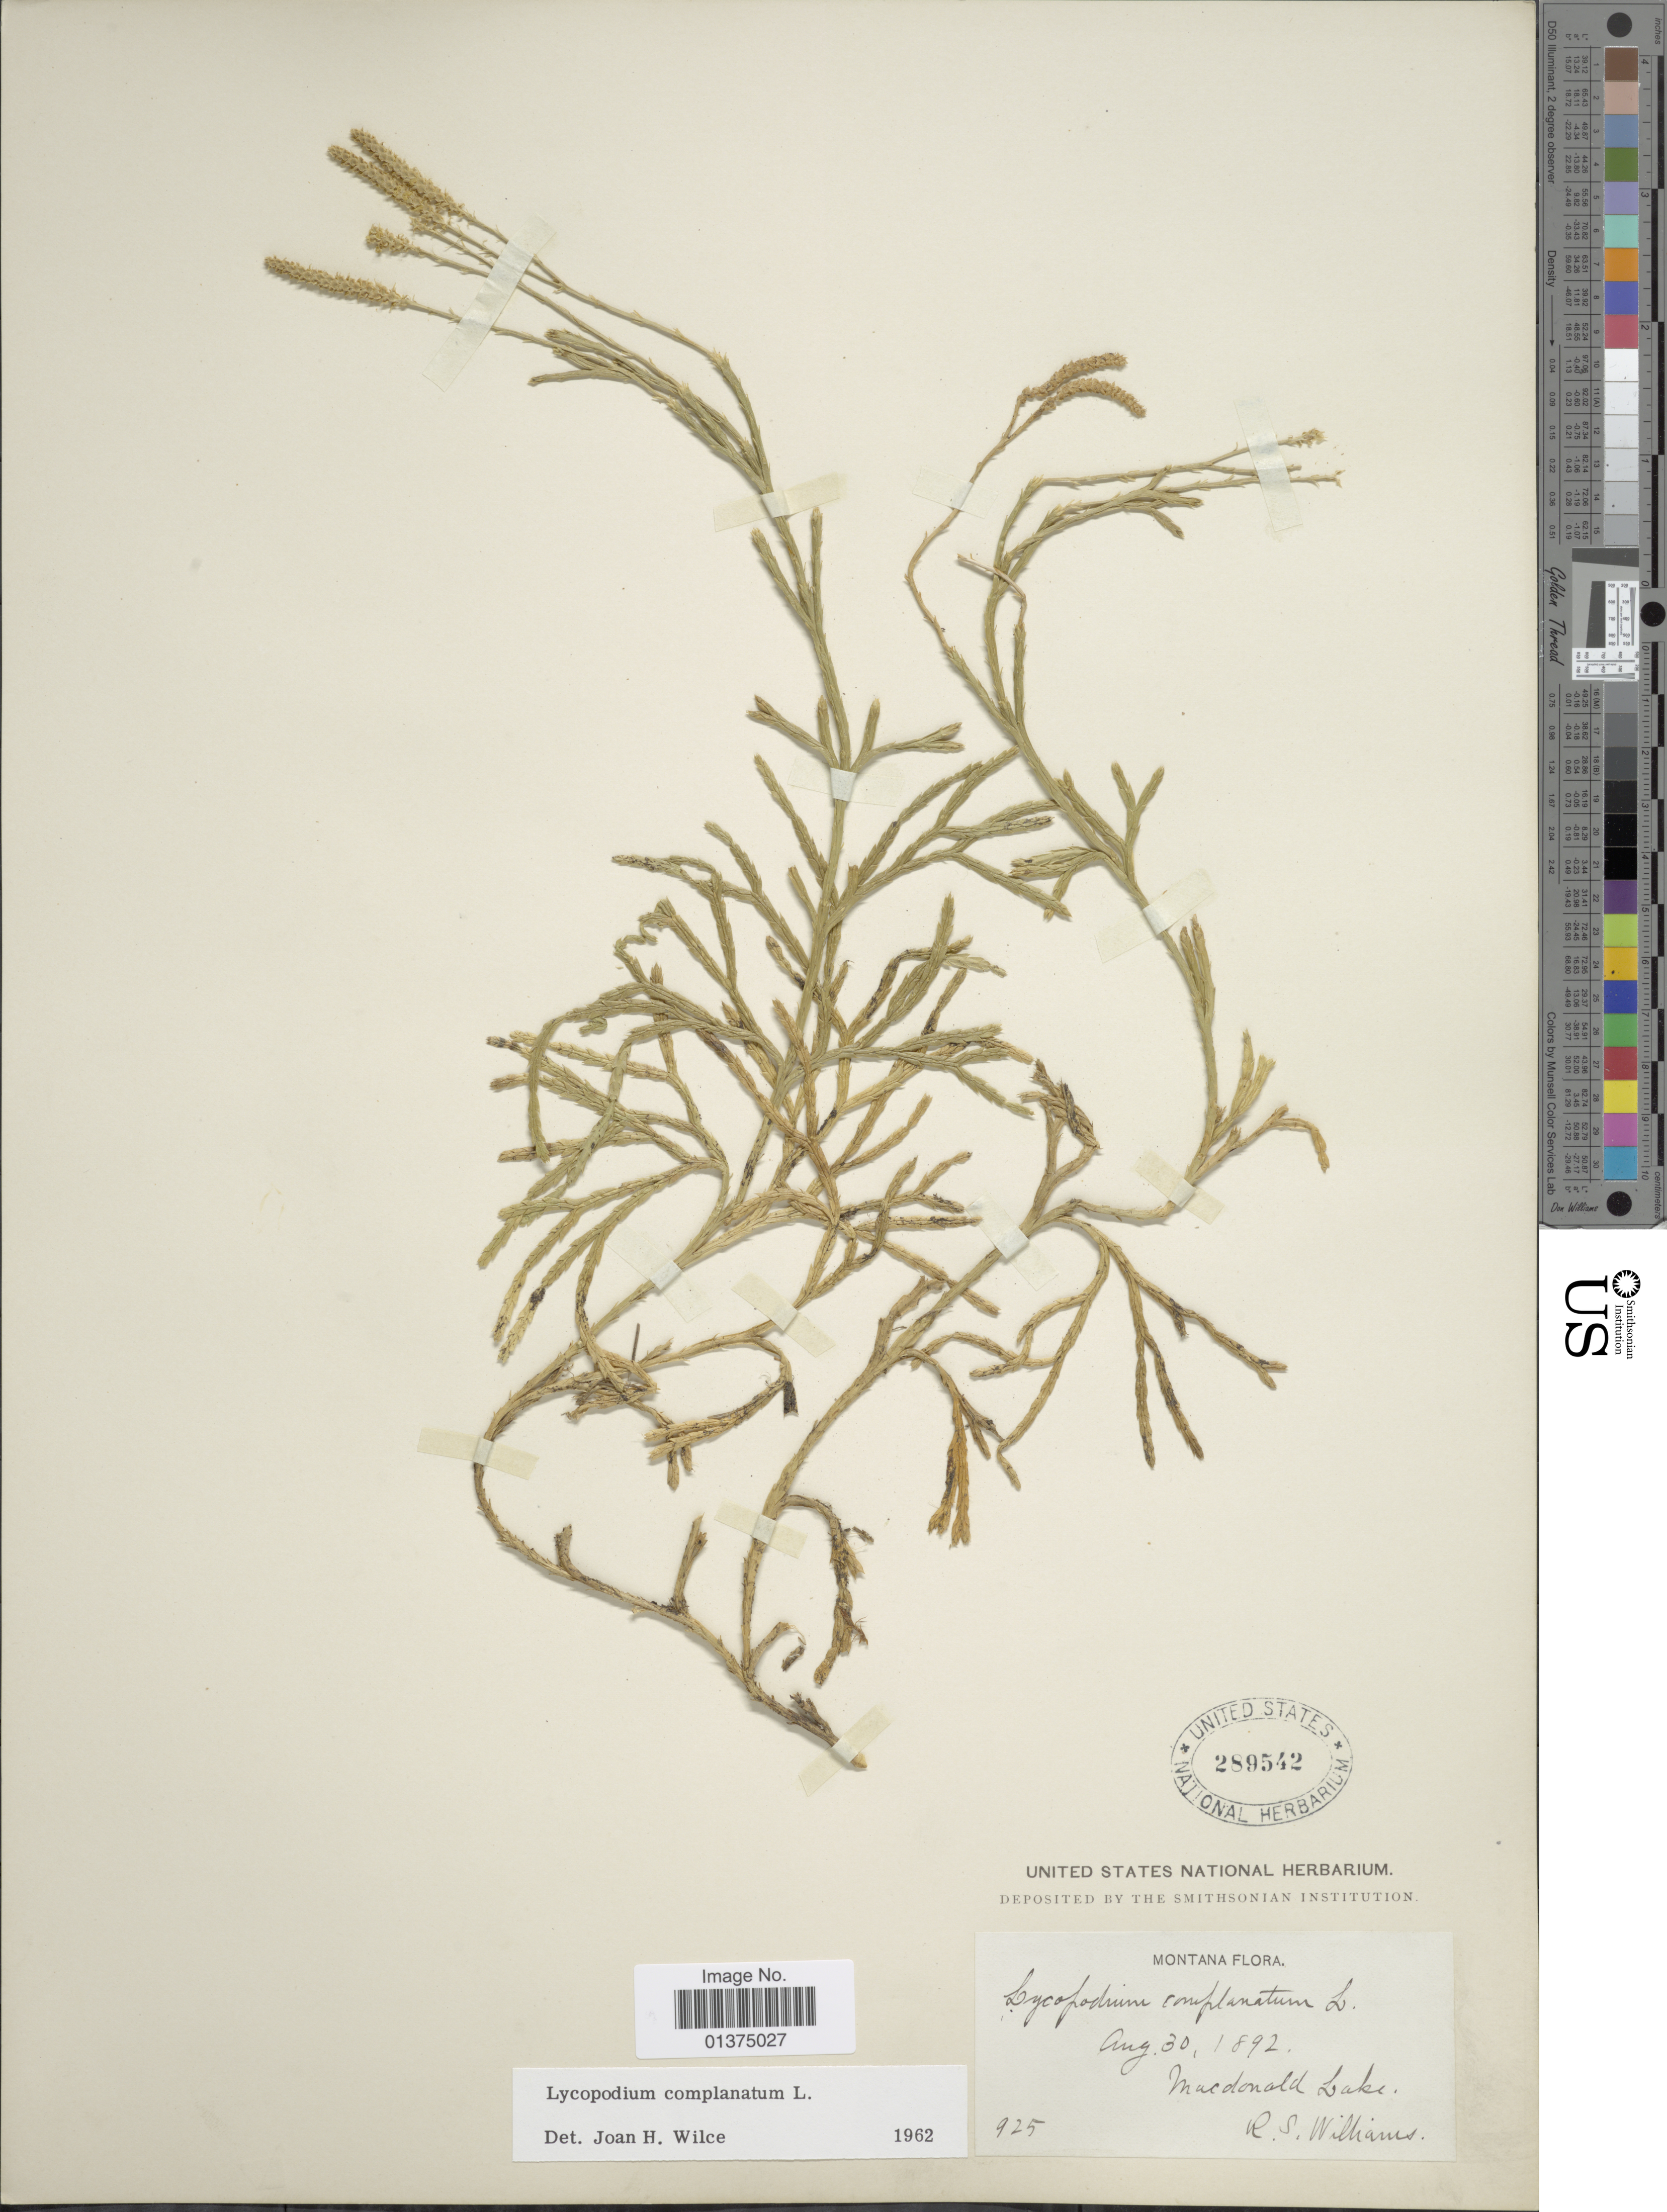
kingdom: Plantae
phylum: Tracheophyta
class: Lycopodiopsida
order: Lycopodiales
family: Lycopodiaceae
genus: Diphasiastrum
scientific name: Diphasiastrum complanatum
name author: (L.) Holub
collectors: R. S. Williams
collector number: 925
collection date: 1892-08-30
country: United States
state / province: Montana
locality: Macdonald Lake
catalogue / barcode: US 289542